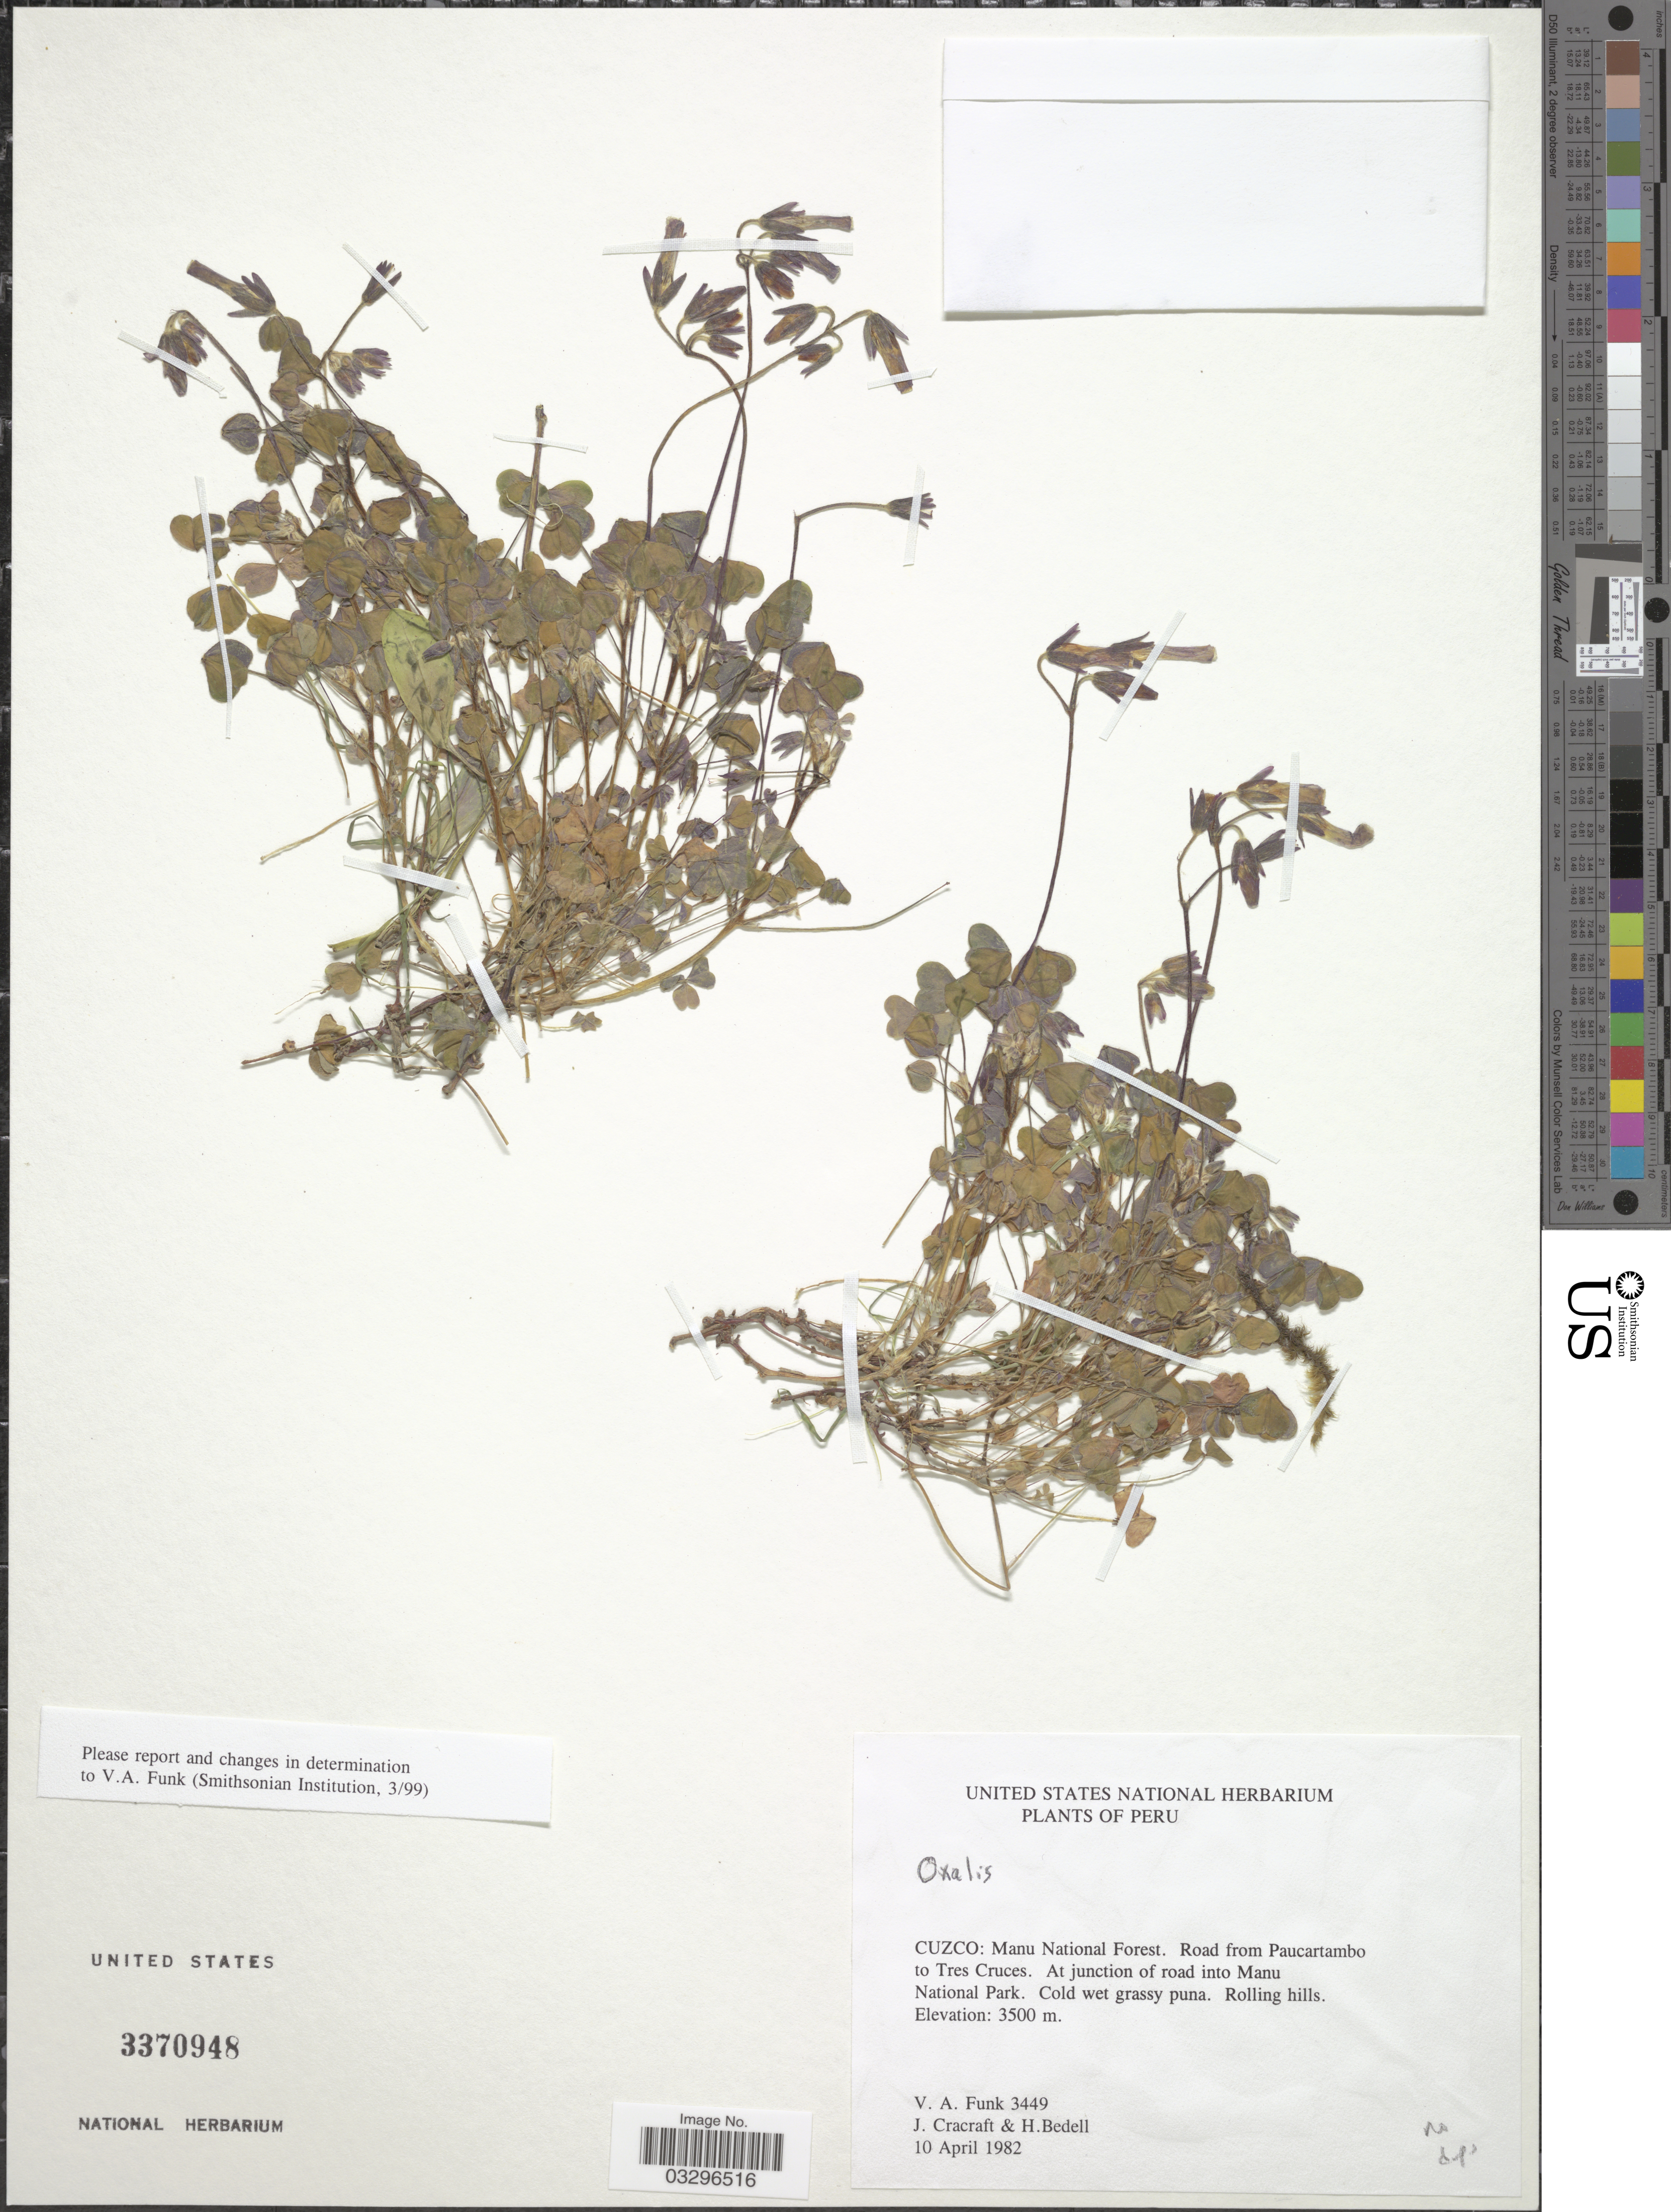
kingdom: Plantae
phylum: Tracheophyta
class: Magnoliopsida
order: Oxalidales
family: Oxalidaceae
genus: Oxalis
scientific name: Oxalis sp.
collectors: V. Funk, J. L. Cracraft & H. Bedell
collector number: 3449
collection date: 1982-04-10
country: Peru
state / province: Cusco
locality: Manu National Forest. Road from Paucartambo to Tres Cruces. At junction of road into Manu National Park.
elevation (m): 3500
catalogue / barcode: US 3370948